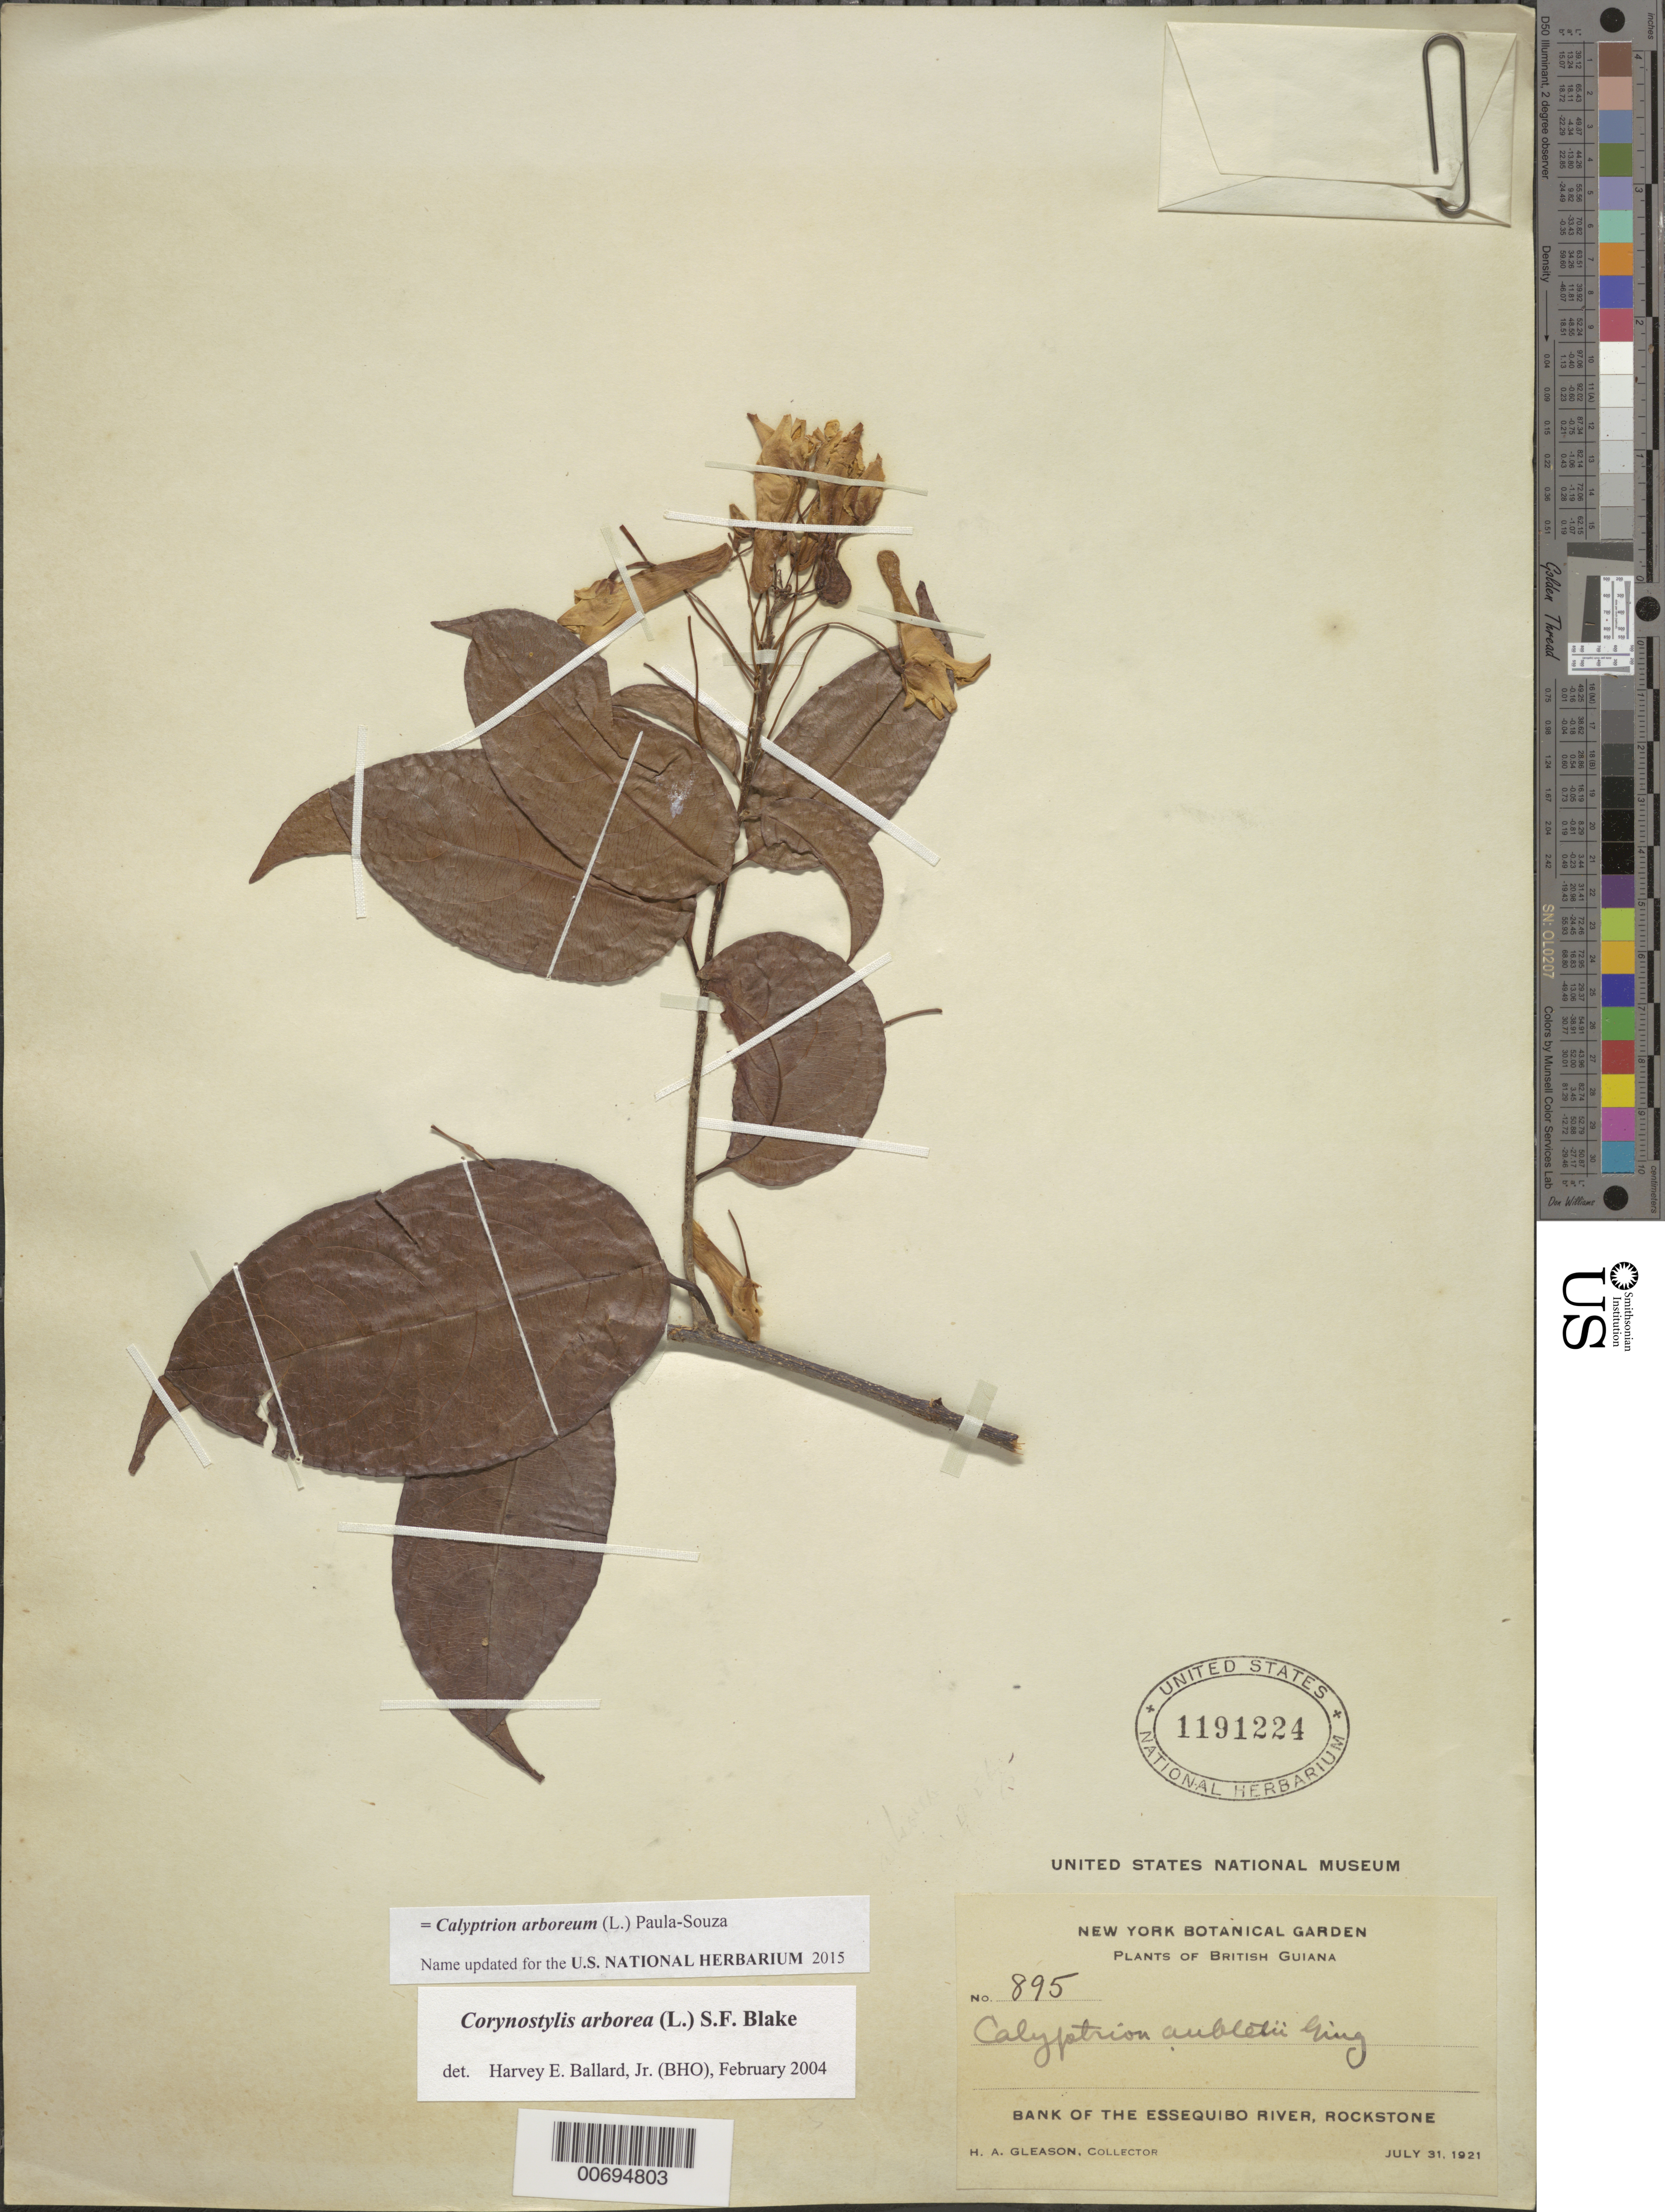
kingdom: Plantae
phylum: Tracheophyta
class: Magnoliopsida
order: Malpighiales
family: Violaceae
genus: Calyptrion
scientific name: Calyptrion arboreum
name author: (L.) Paula-Souza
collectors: H. A. Gleason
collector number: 895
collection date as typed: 31-Jul-21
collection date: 1921-07-31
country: Guyana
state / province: U. Demerara-Berbice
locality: Rockstone, on the Essequibo River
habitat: Riverbank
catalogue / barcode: US 1191224